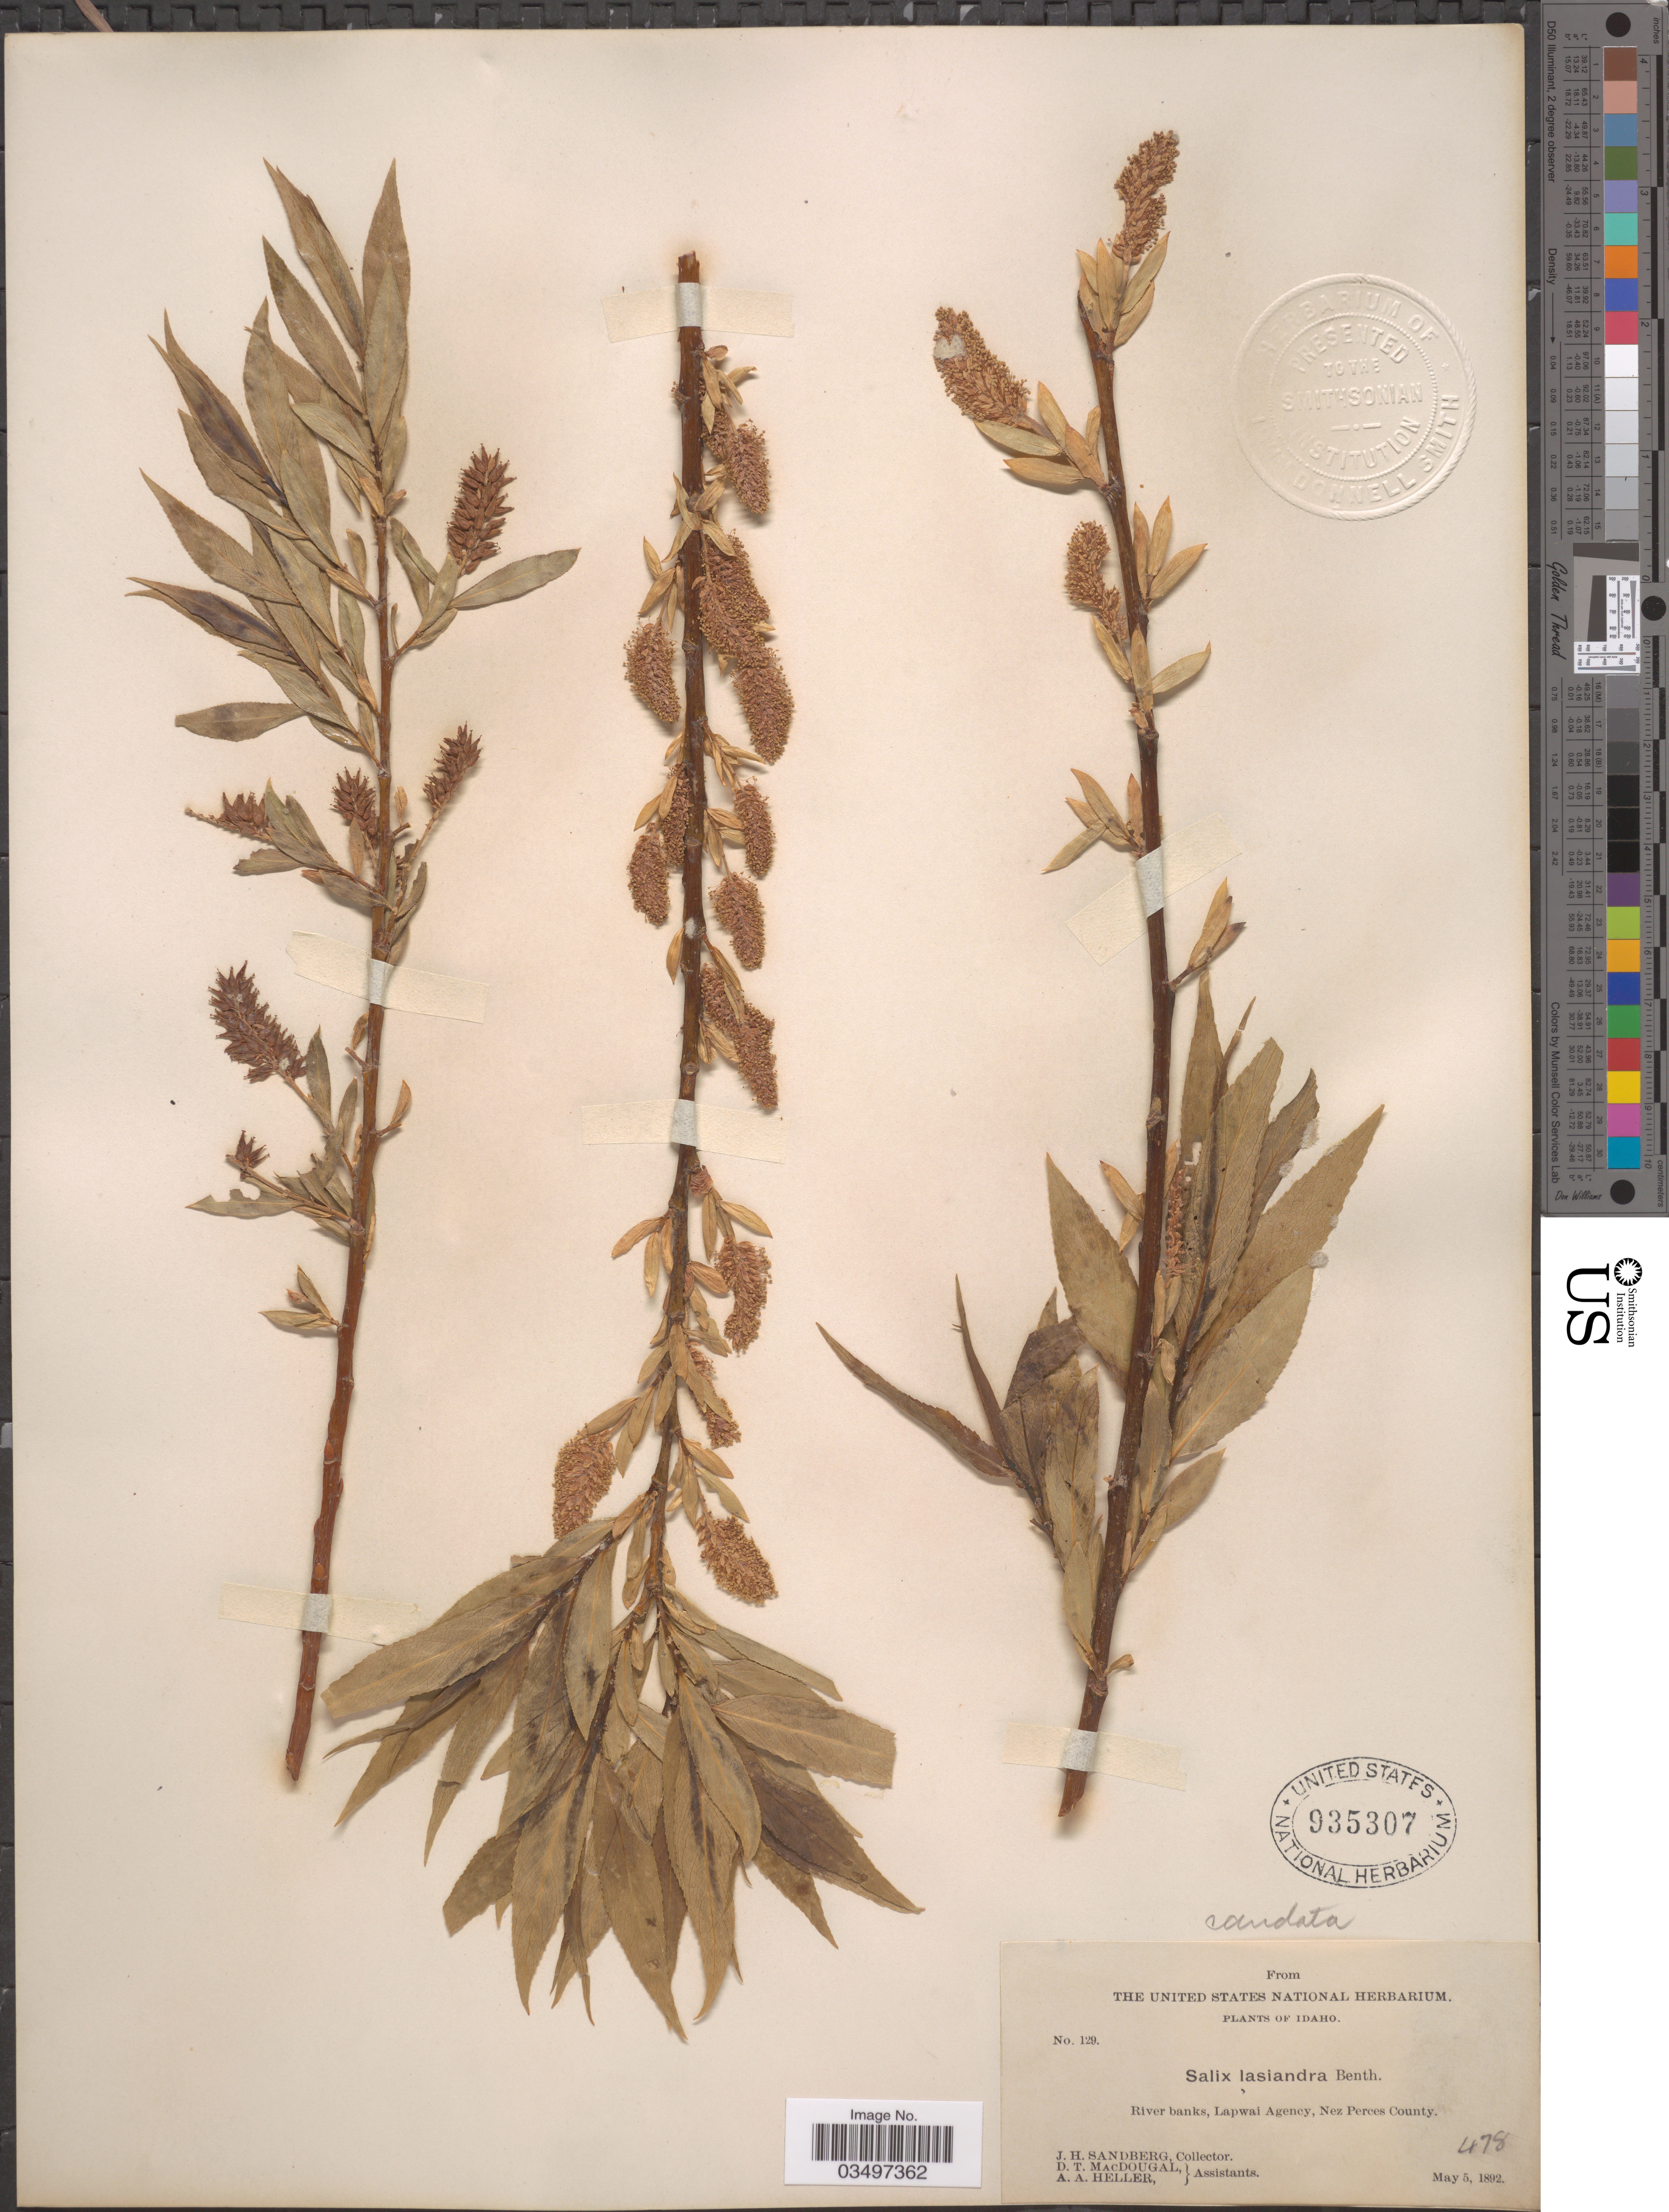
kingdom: Plantae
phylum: Tracheophyta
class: Magnoliopsida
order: Malpighiales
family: Salicaceae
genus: Salix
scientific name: Salix fendleriana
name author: Andersson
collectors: J. H. Sandberg, D. T. MacDougal & A. A. Heller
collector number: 129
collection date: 1892-05-05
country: United States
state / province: Idaho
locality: River banks, Lapwai Agency, Nez Perces County.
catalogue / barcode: US 935307